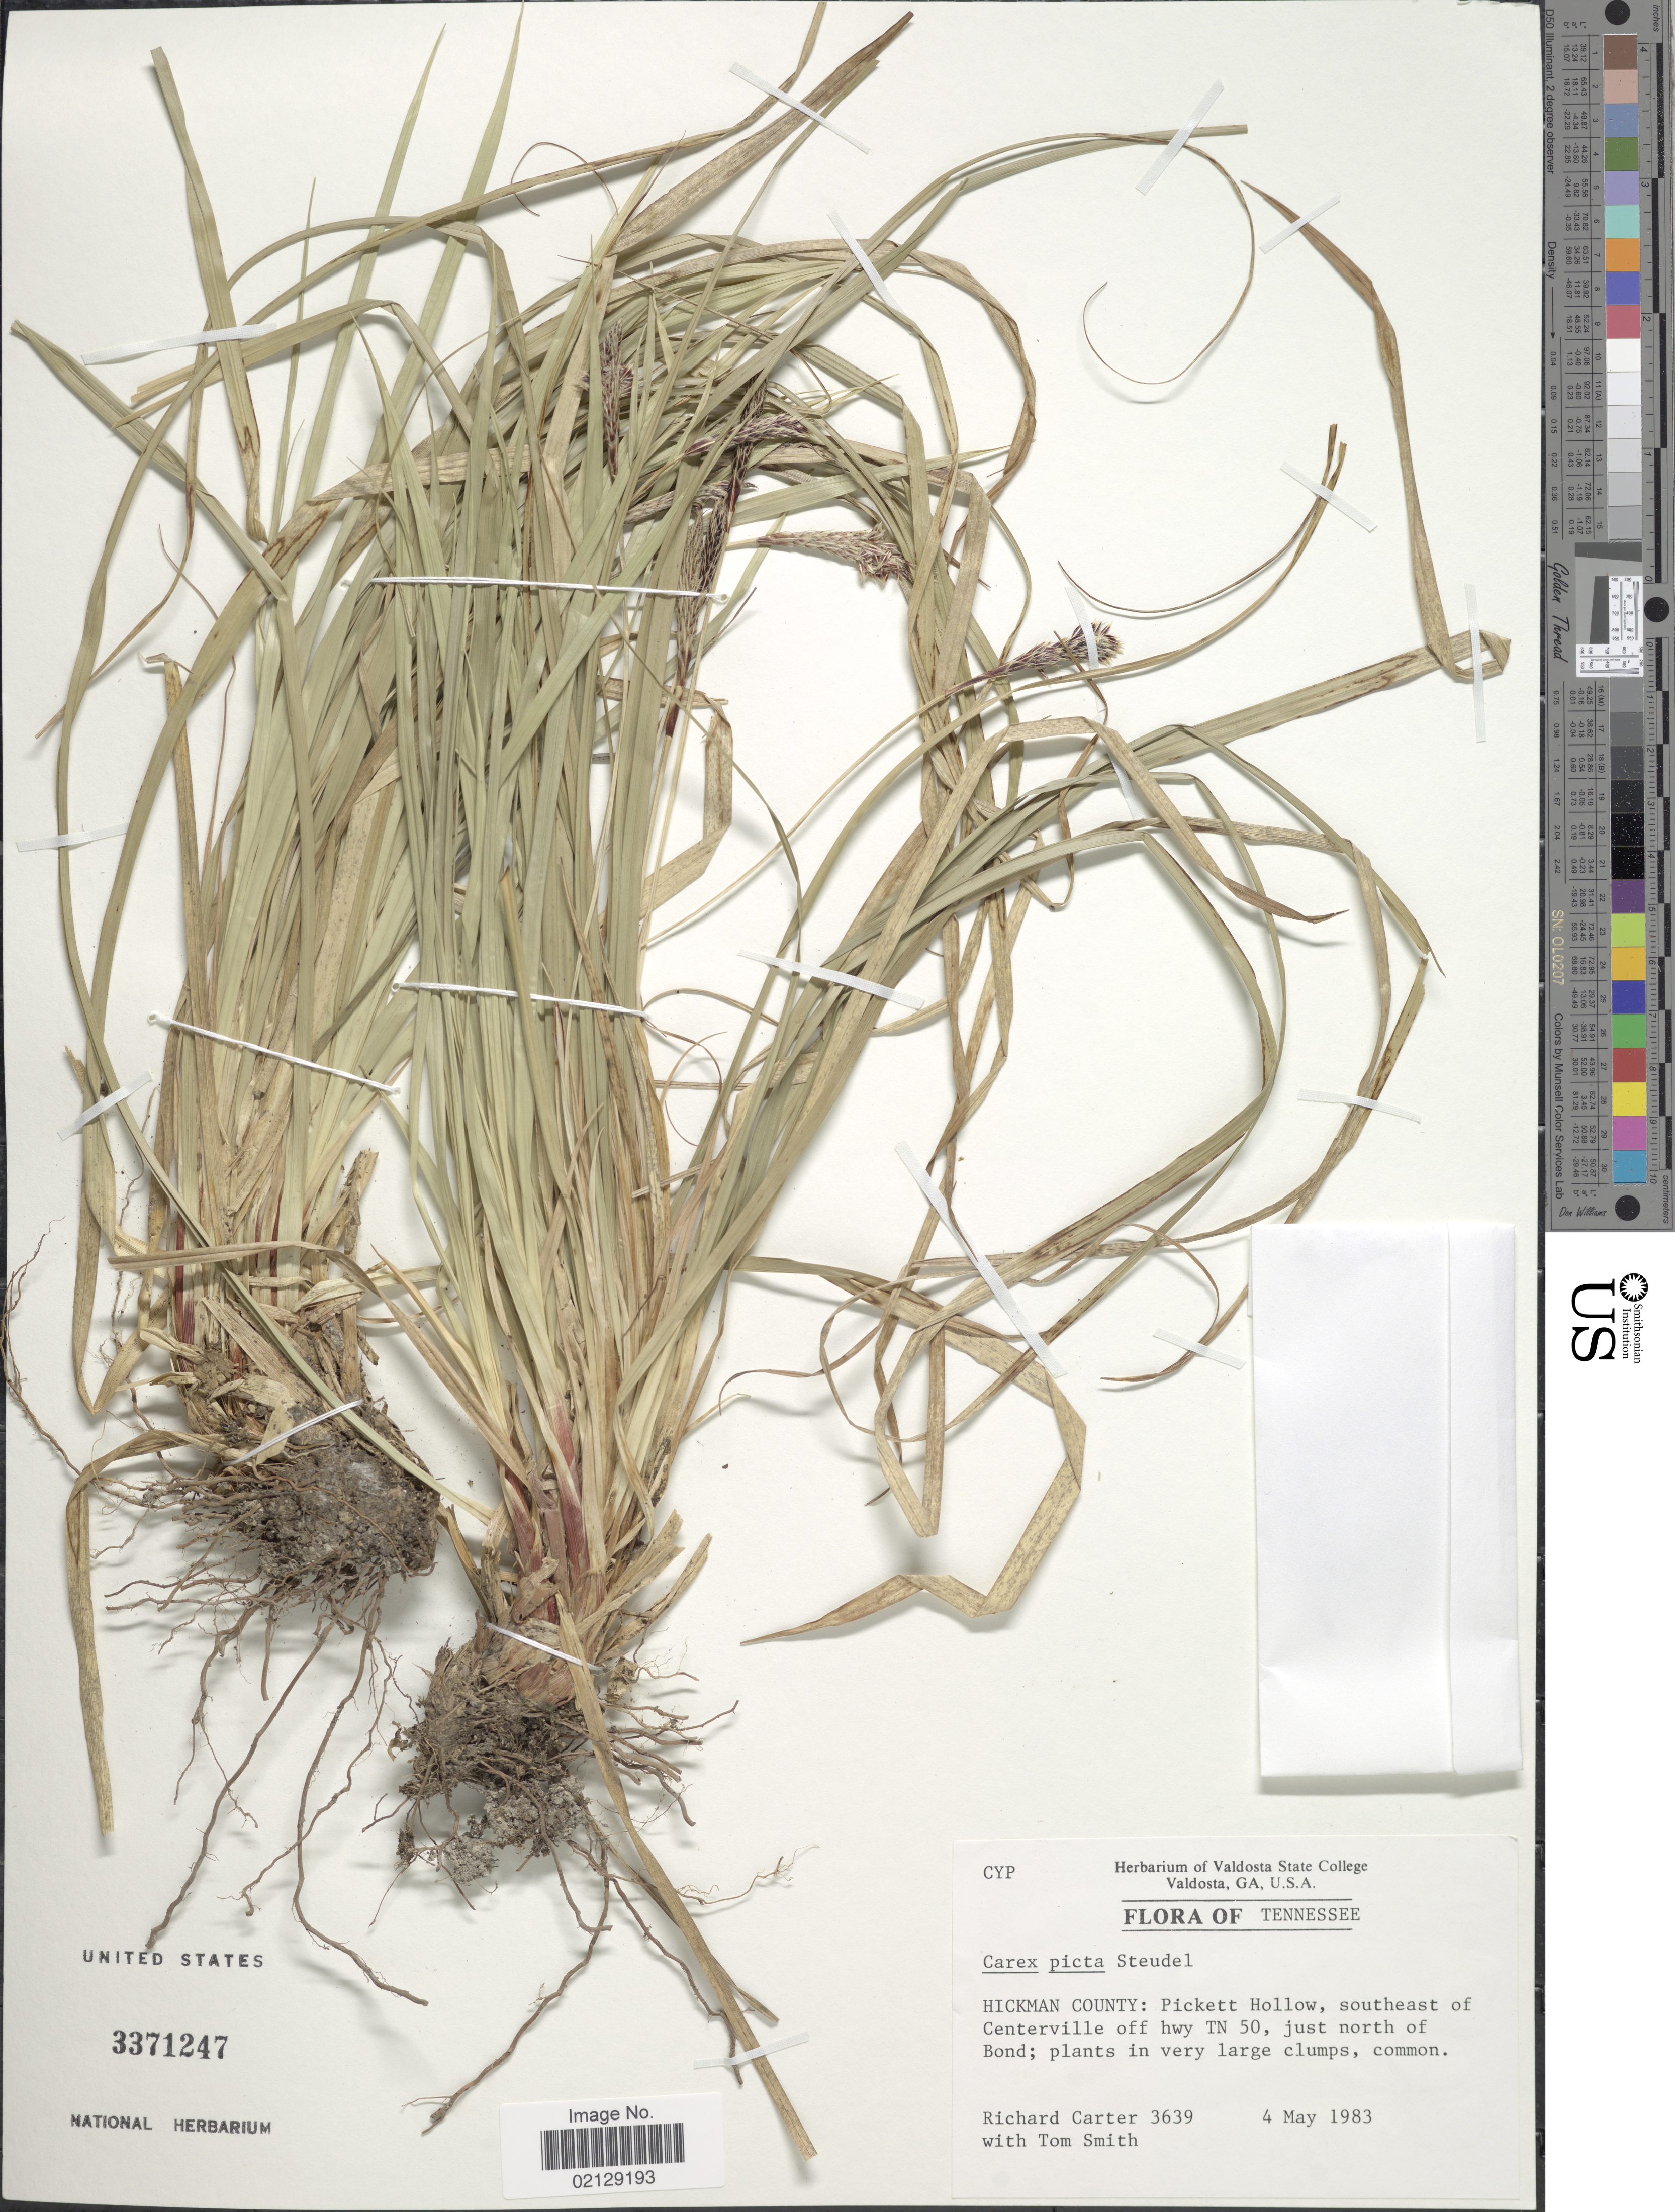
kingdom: Plantae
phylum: Tracheophyta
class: Liliopsida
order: Poales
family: Cyperaceae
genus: Carex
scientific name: Carex picta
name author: Steud.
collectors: R. Carter & T. Smith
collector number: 3639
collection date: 1983-05-04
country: United States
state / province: Tennessee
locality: Hickman County: Pickett Hollow, southeast of Centerville off hwy TN 50, just north of Bond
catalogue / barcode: US 3371247